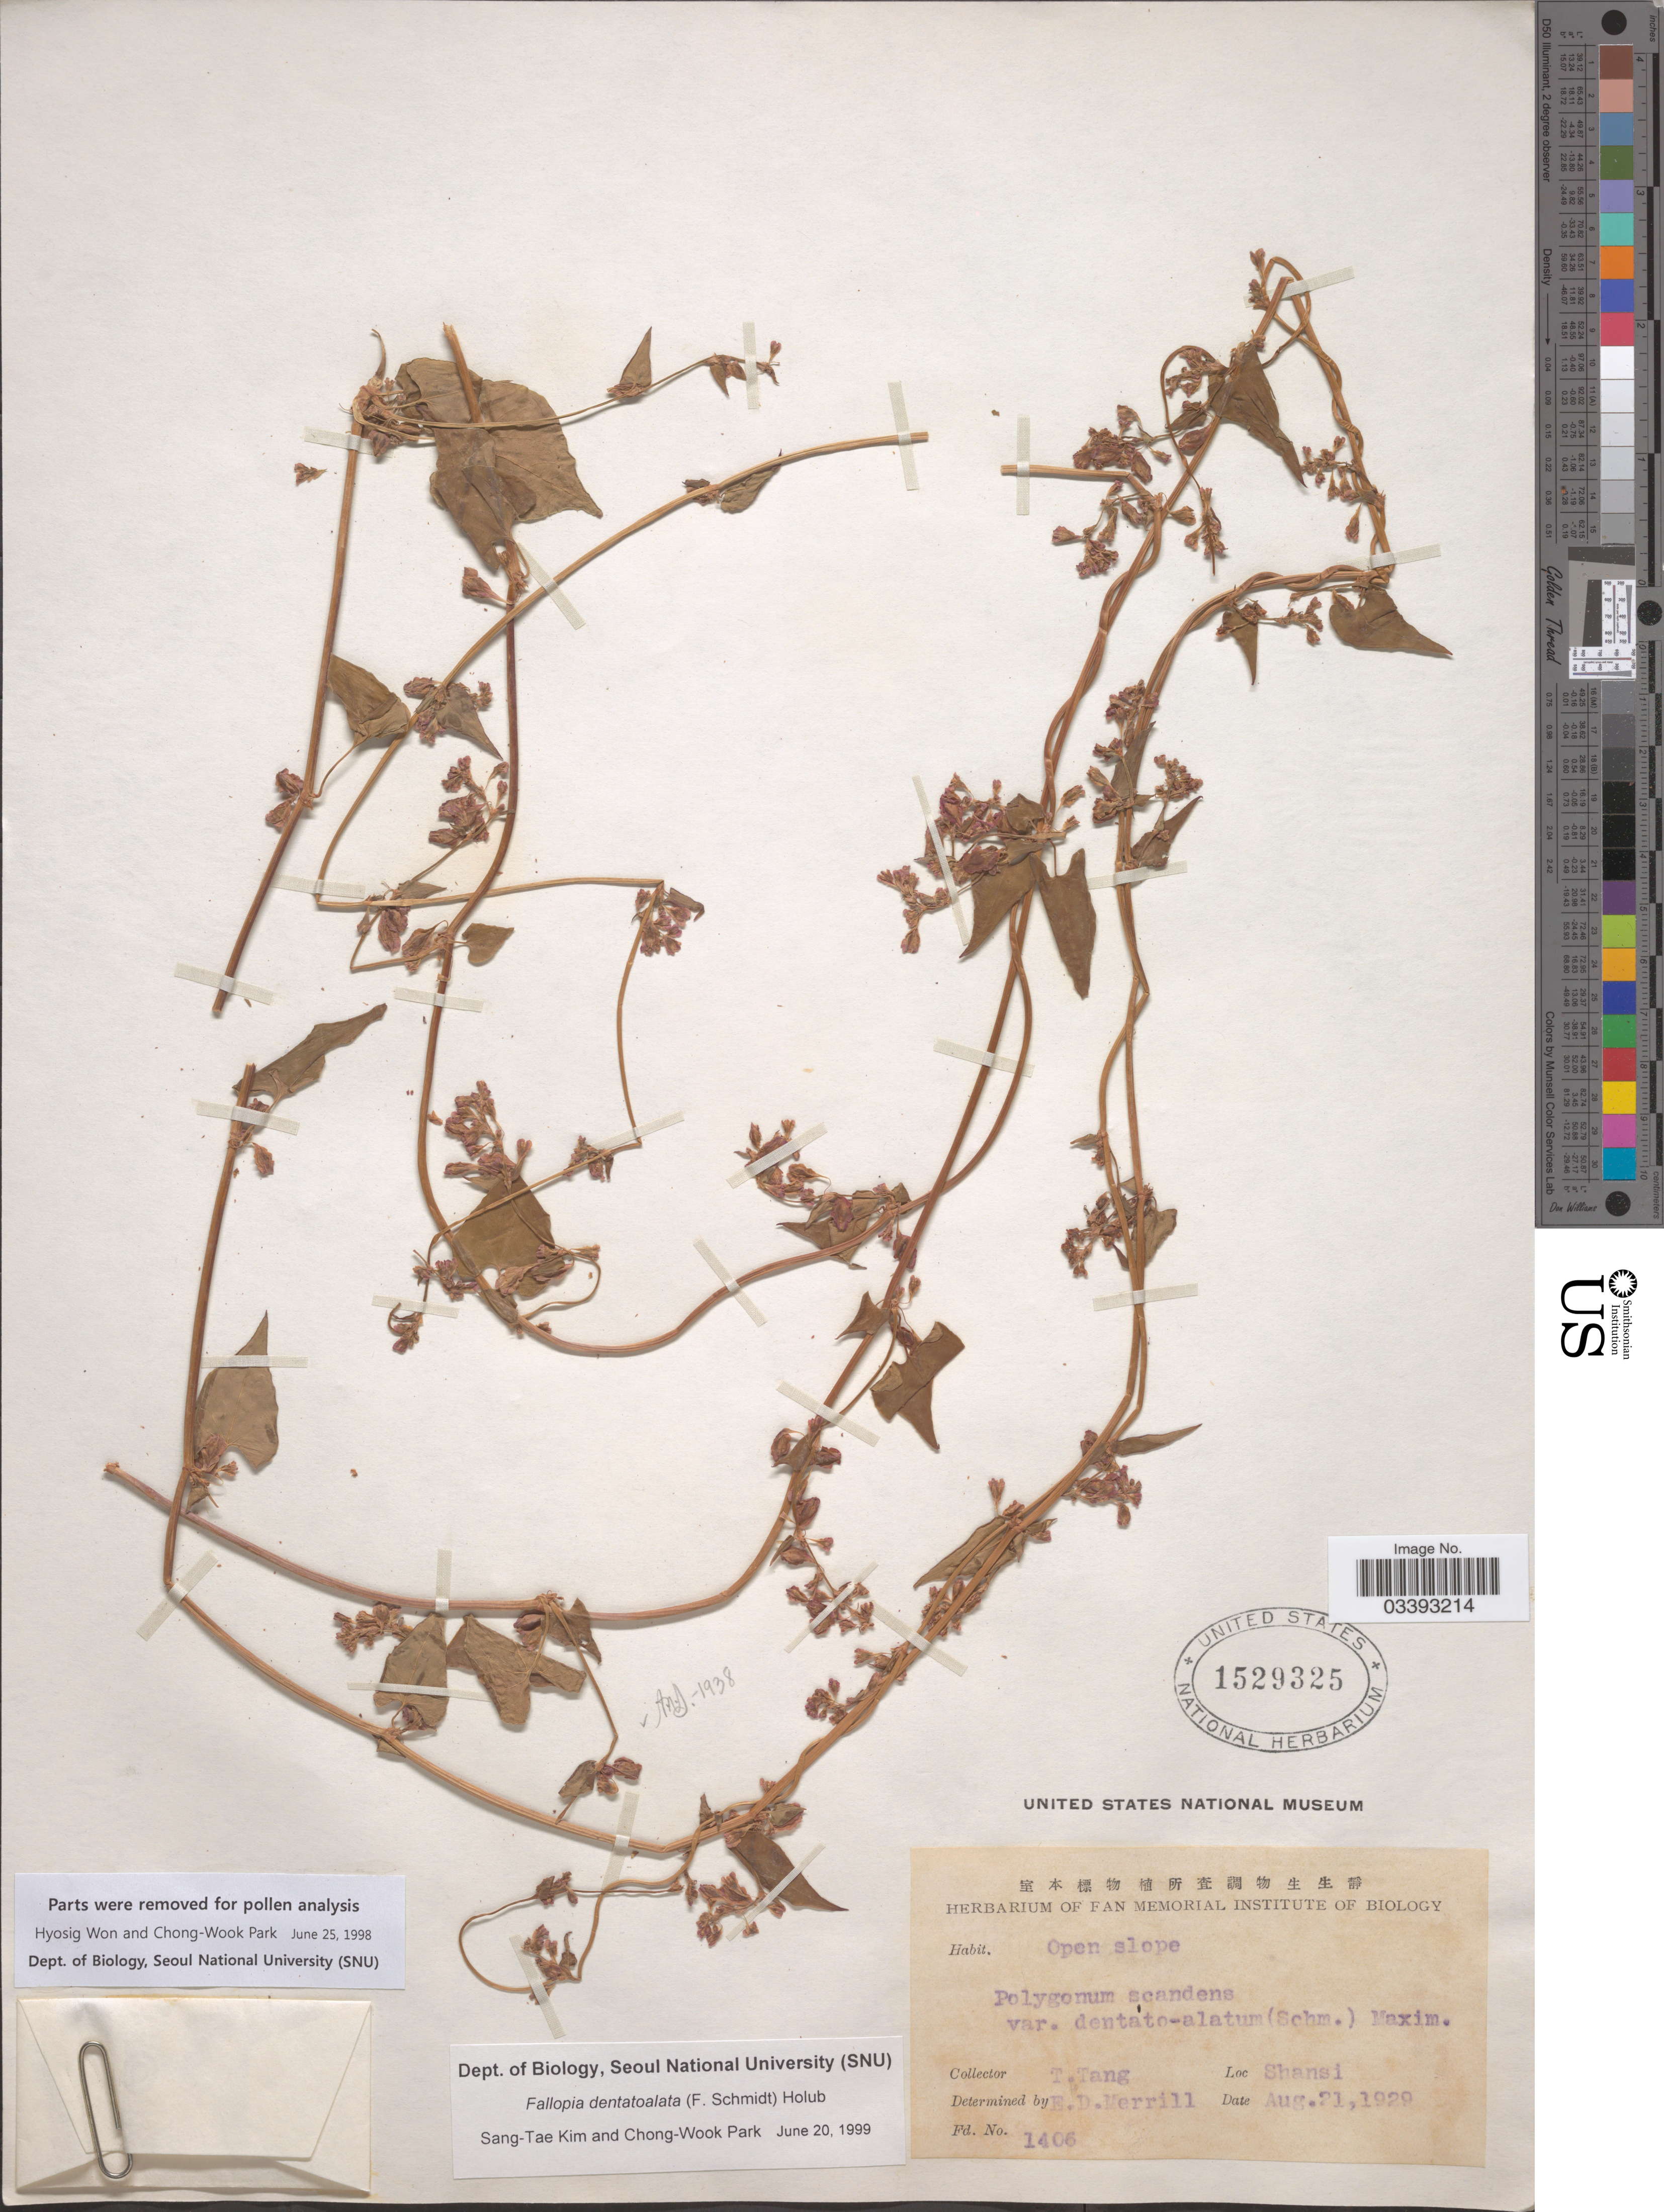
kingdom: Plantae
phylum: Tracheophyta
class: Magnoliopsida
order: Caryophyllales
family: Polygonaceae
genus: Fallopia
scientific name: Fallopia dentatoalata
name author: (F. Schmidt) Holub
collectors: T. Tang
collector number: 1406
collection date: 1929-08-21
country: China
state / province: Shanxi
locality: Shansi.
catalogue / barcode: US 1529325